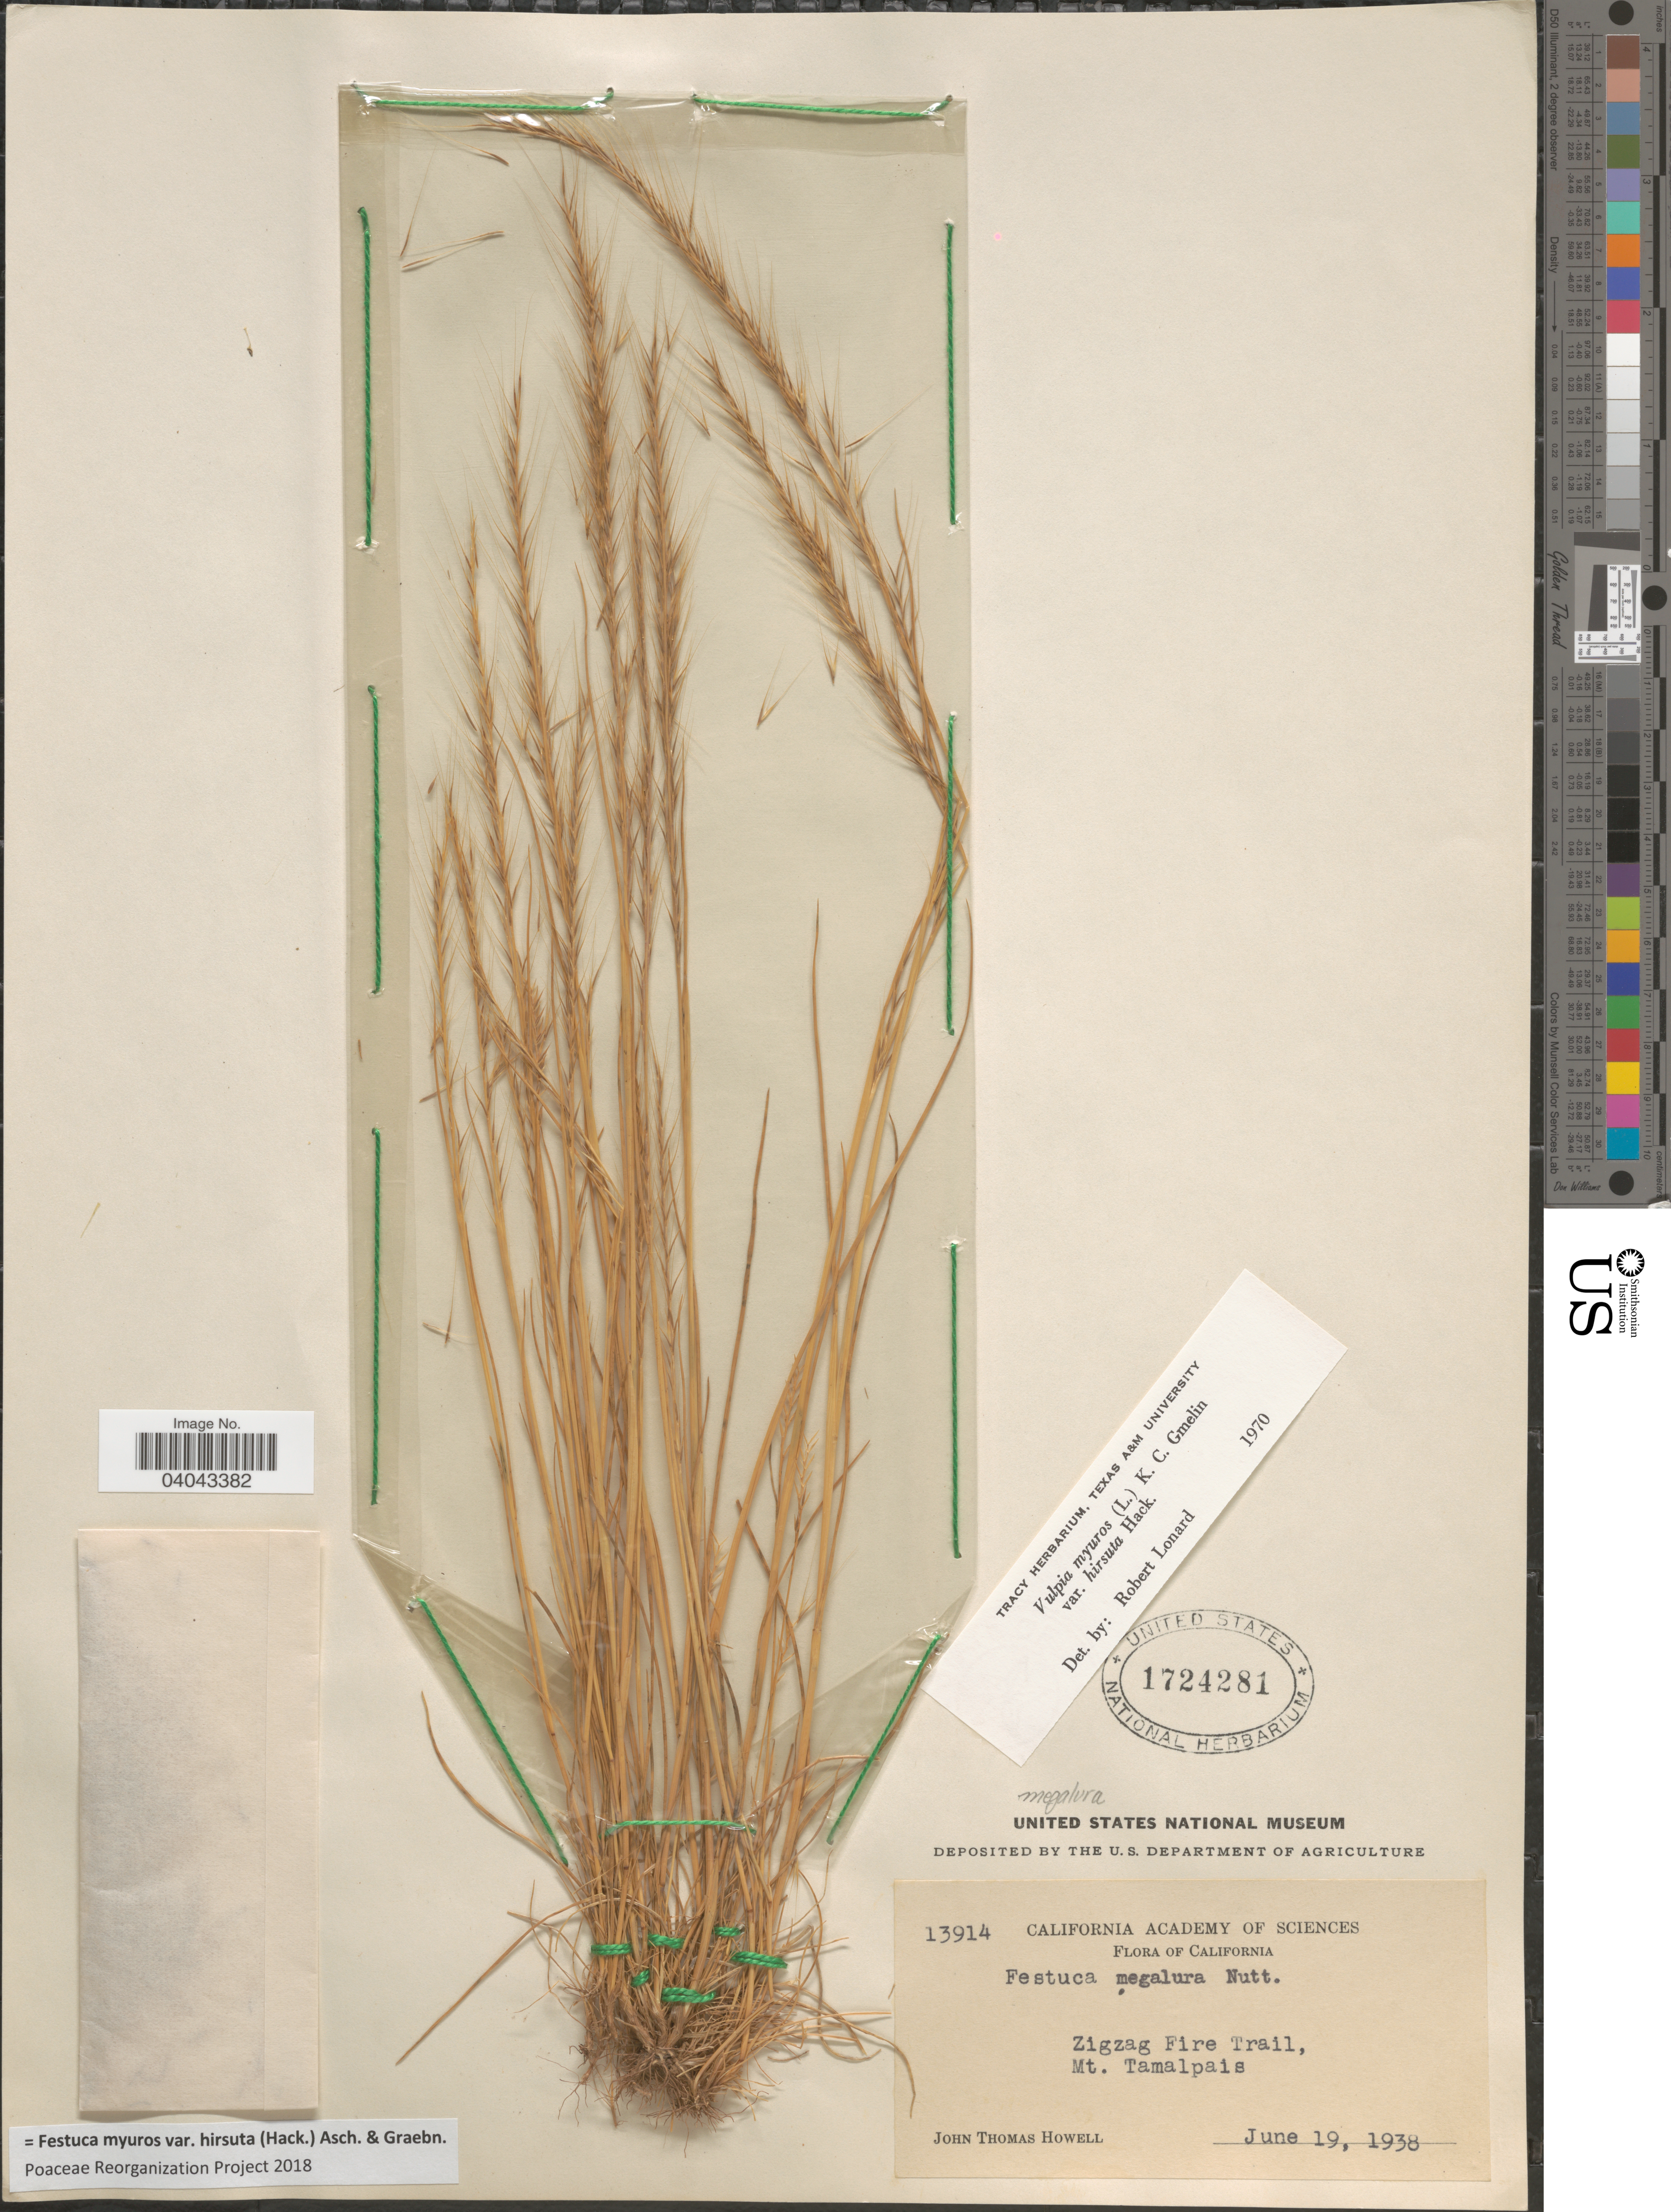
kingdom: Plantae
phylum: Tracheophyta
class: Liliopsida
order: Poales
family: Poaceae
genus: Festuca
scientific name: Festuca myuros var. hirsuta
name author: (Hack.) Asch. & Graebn.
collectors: J. T. Howell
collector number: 13914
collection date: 1938-06-19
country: United States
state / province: California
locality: Zigzag Fire Trail, Mt. Tamalpais.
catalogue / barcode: US 1724281